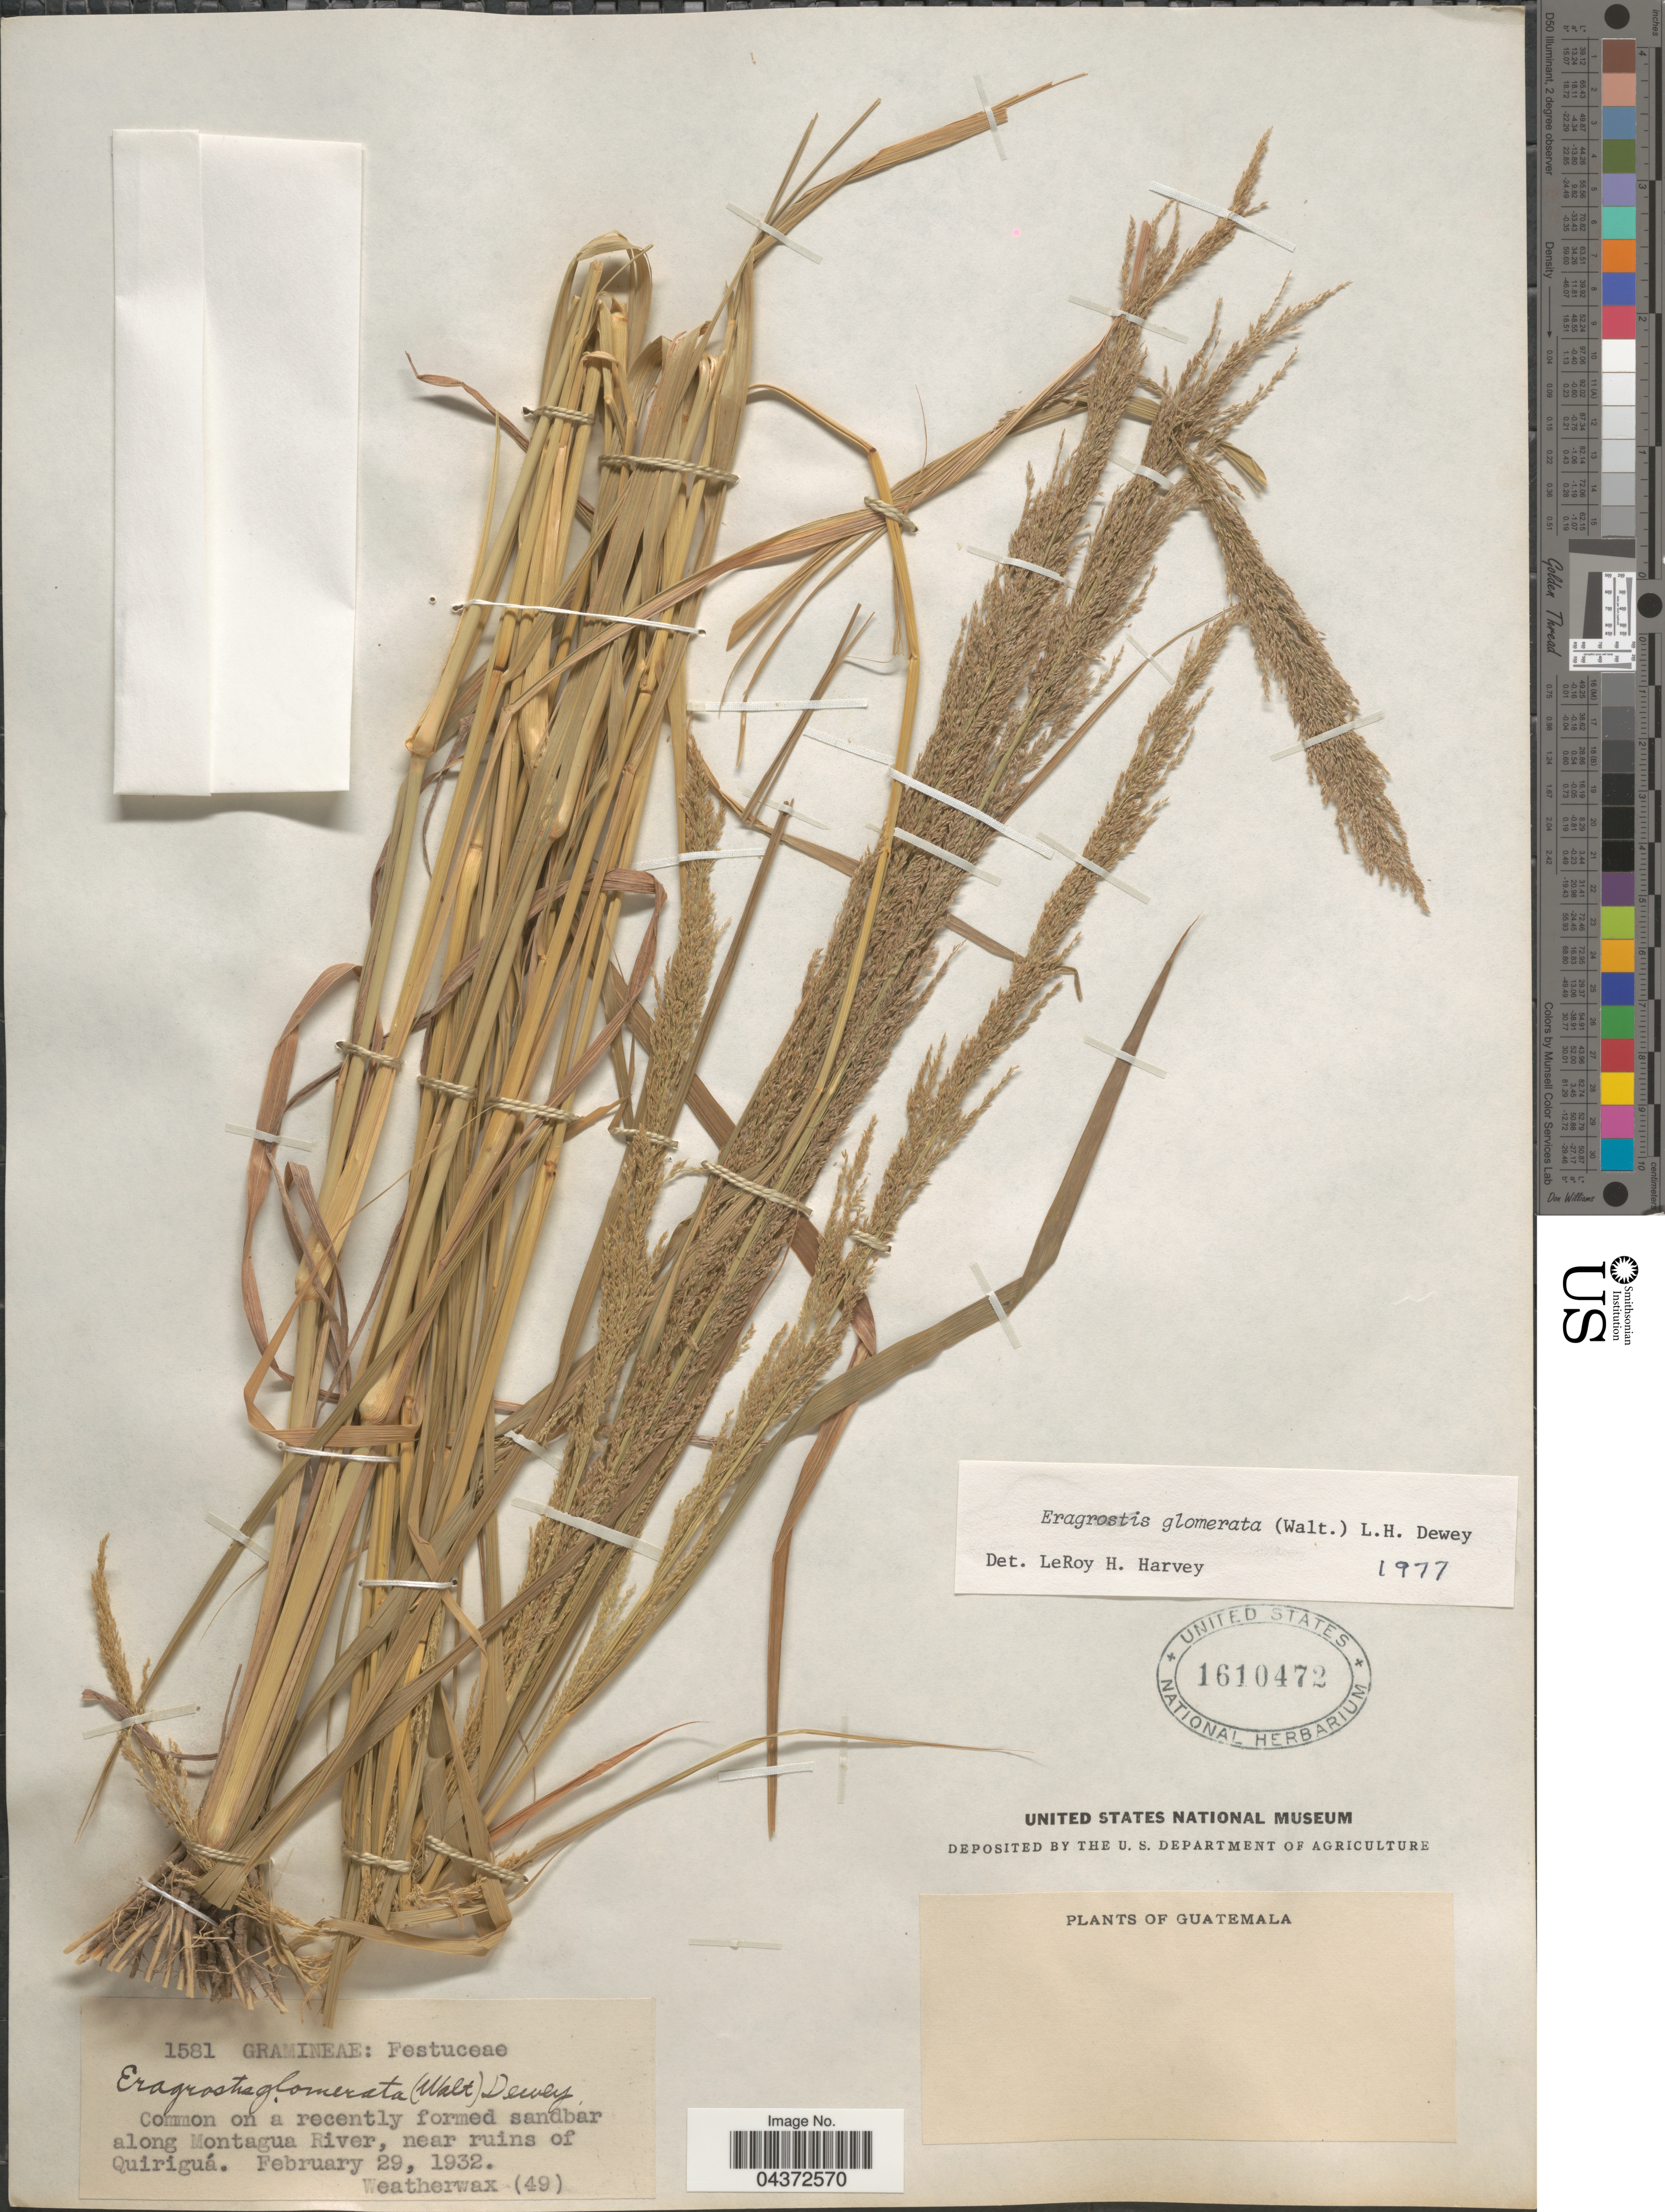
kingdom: Plantae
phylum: Tracheophyta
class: Liliopsida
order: Poales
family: Poaceae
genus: Eragrostis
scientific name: Eragrostis japonica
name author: (Thunb.) Trin.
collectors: -. Weatherwax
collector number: (49)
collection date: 1932-02-29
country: Guatemala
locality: Common on a recently formed sandbar along Montagua River, near ruins of Quiriguá.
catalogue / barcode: US 1610472